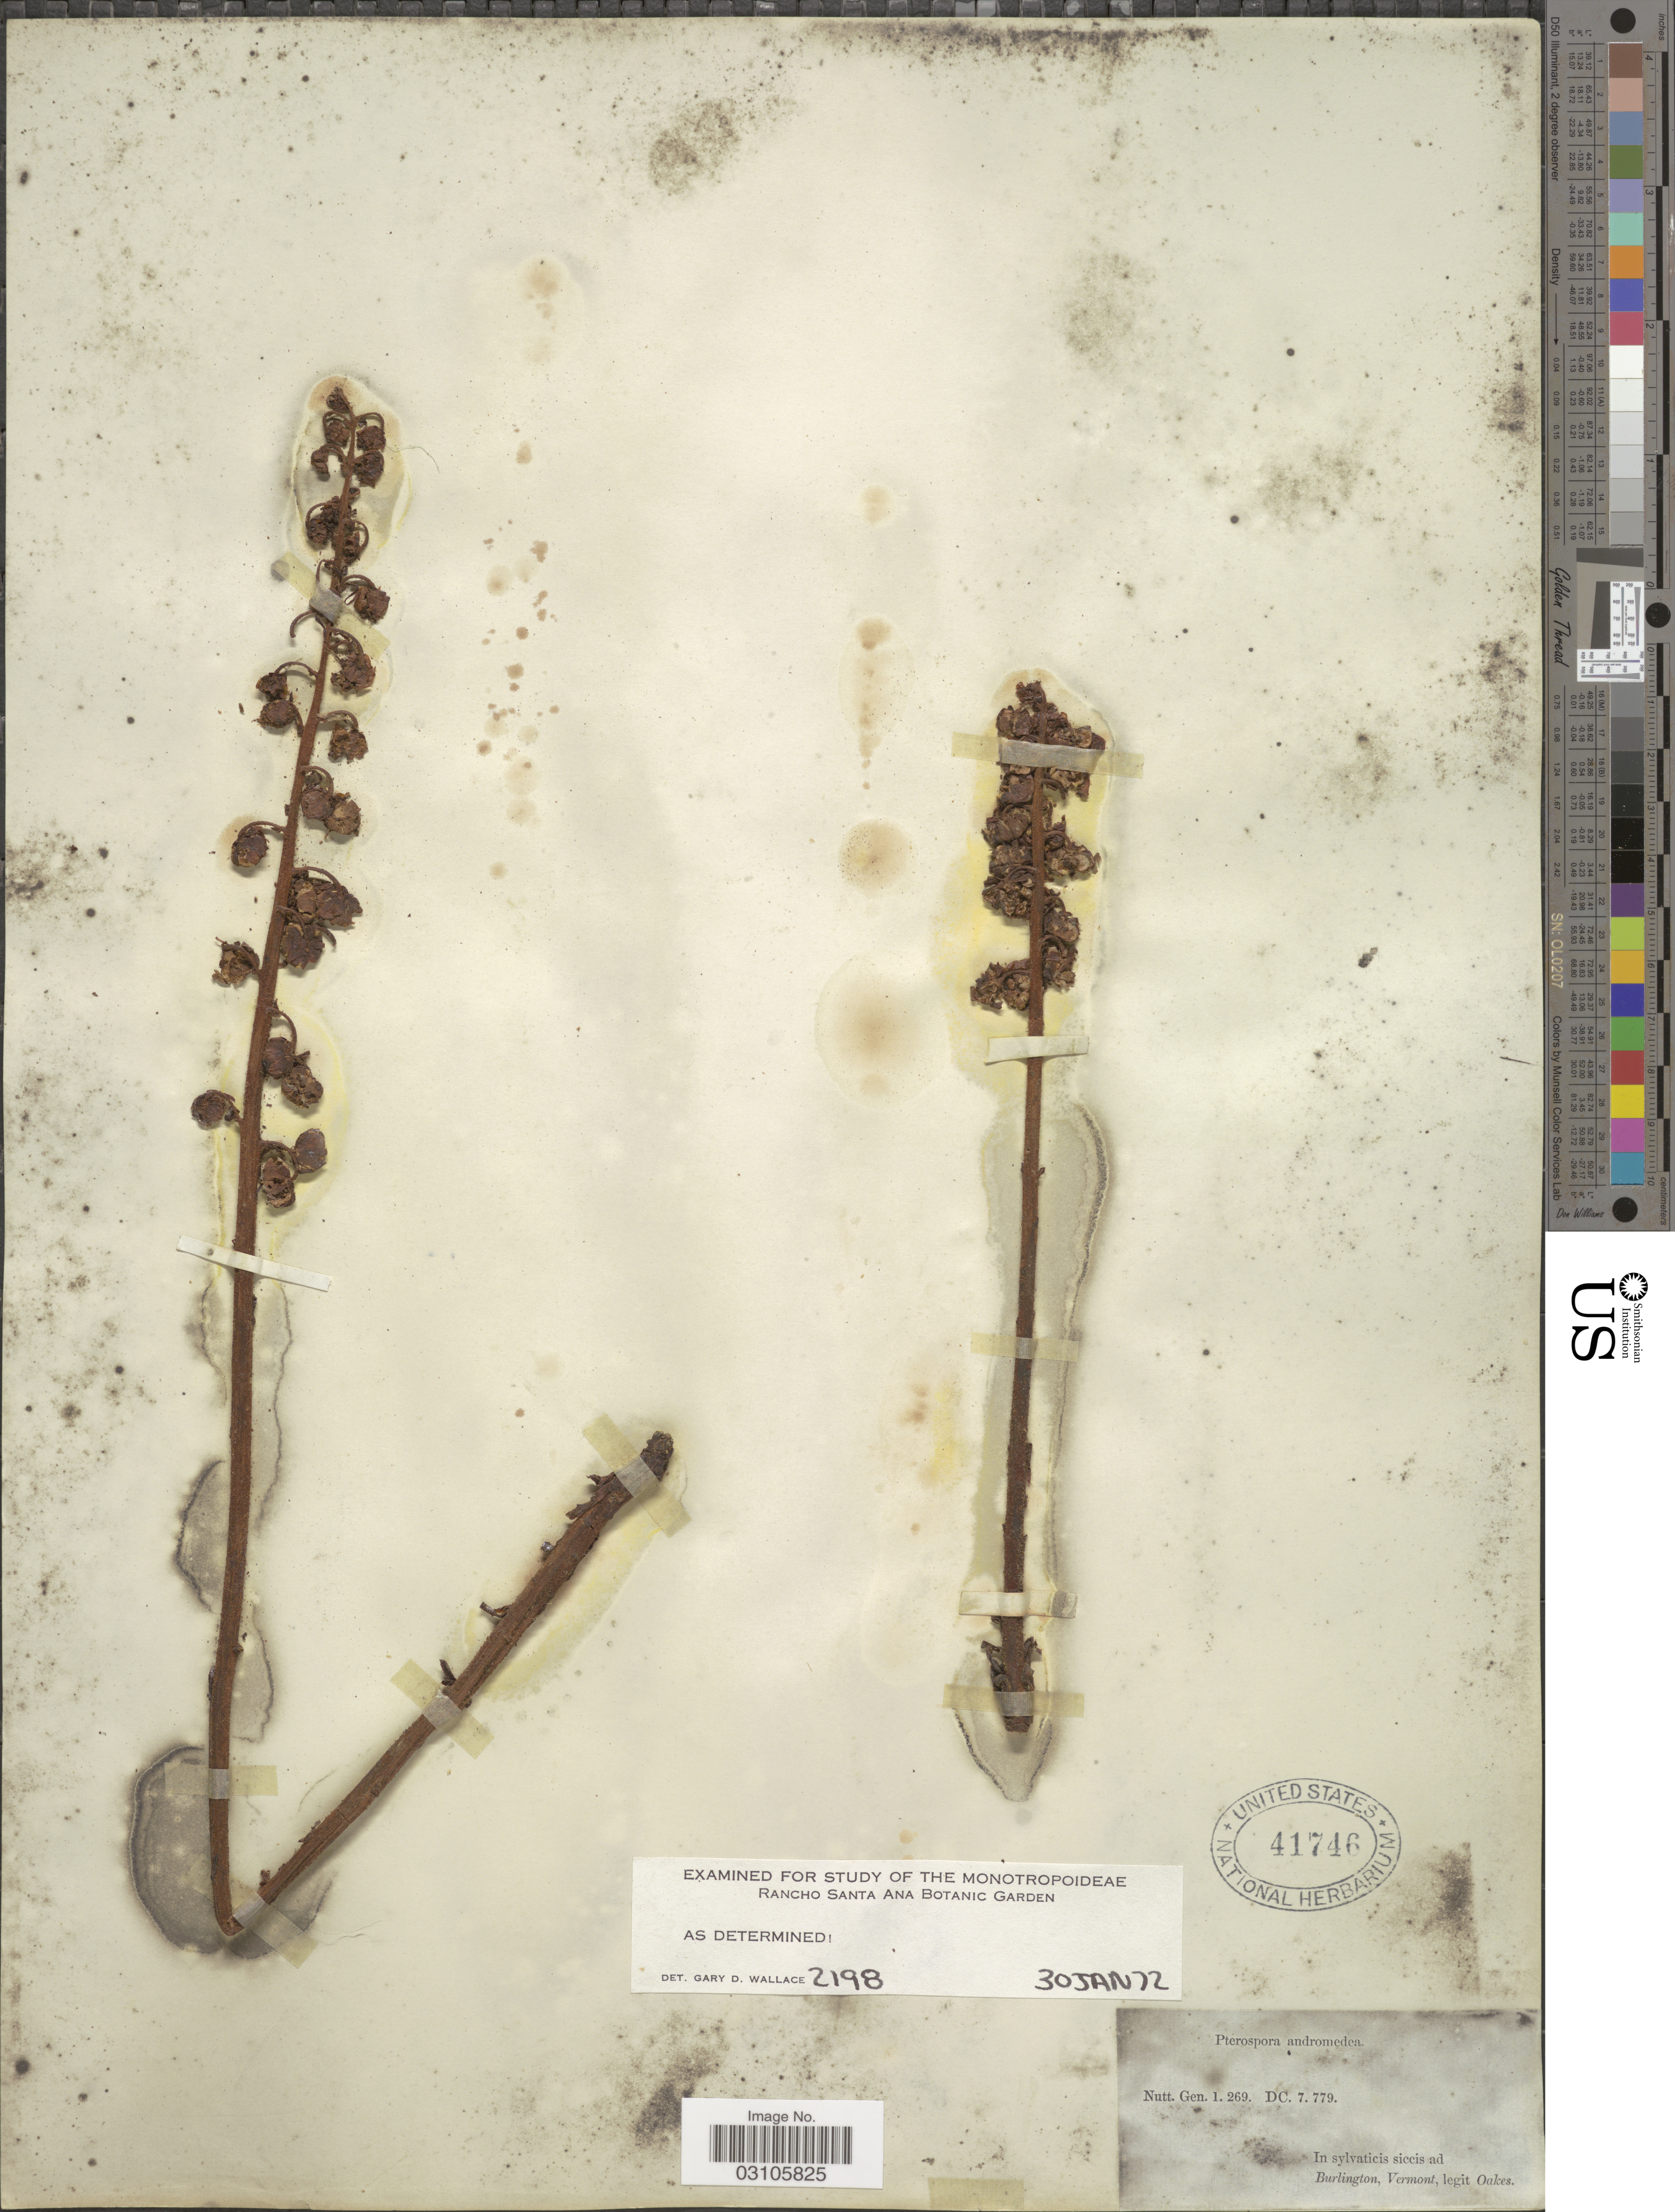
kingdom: Plantae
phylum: Tracheophyta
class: Magnoliopsida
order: Ericales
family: Ericaceae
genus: Pterospora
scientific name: Pterospora andromedea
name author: Nutt.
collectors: -. Oakes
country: United States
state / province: Vermont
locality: Burlington.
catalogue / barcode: US 41746